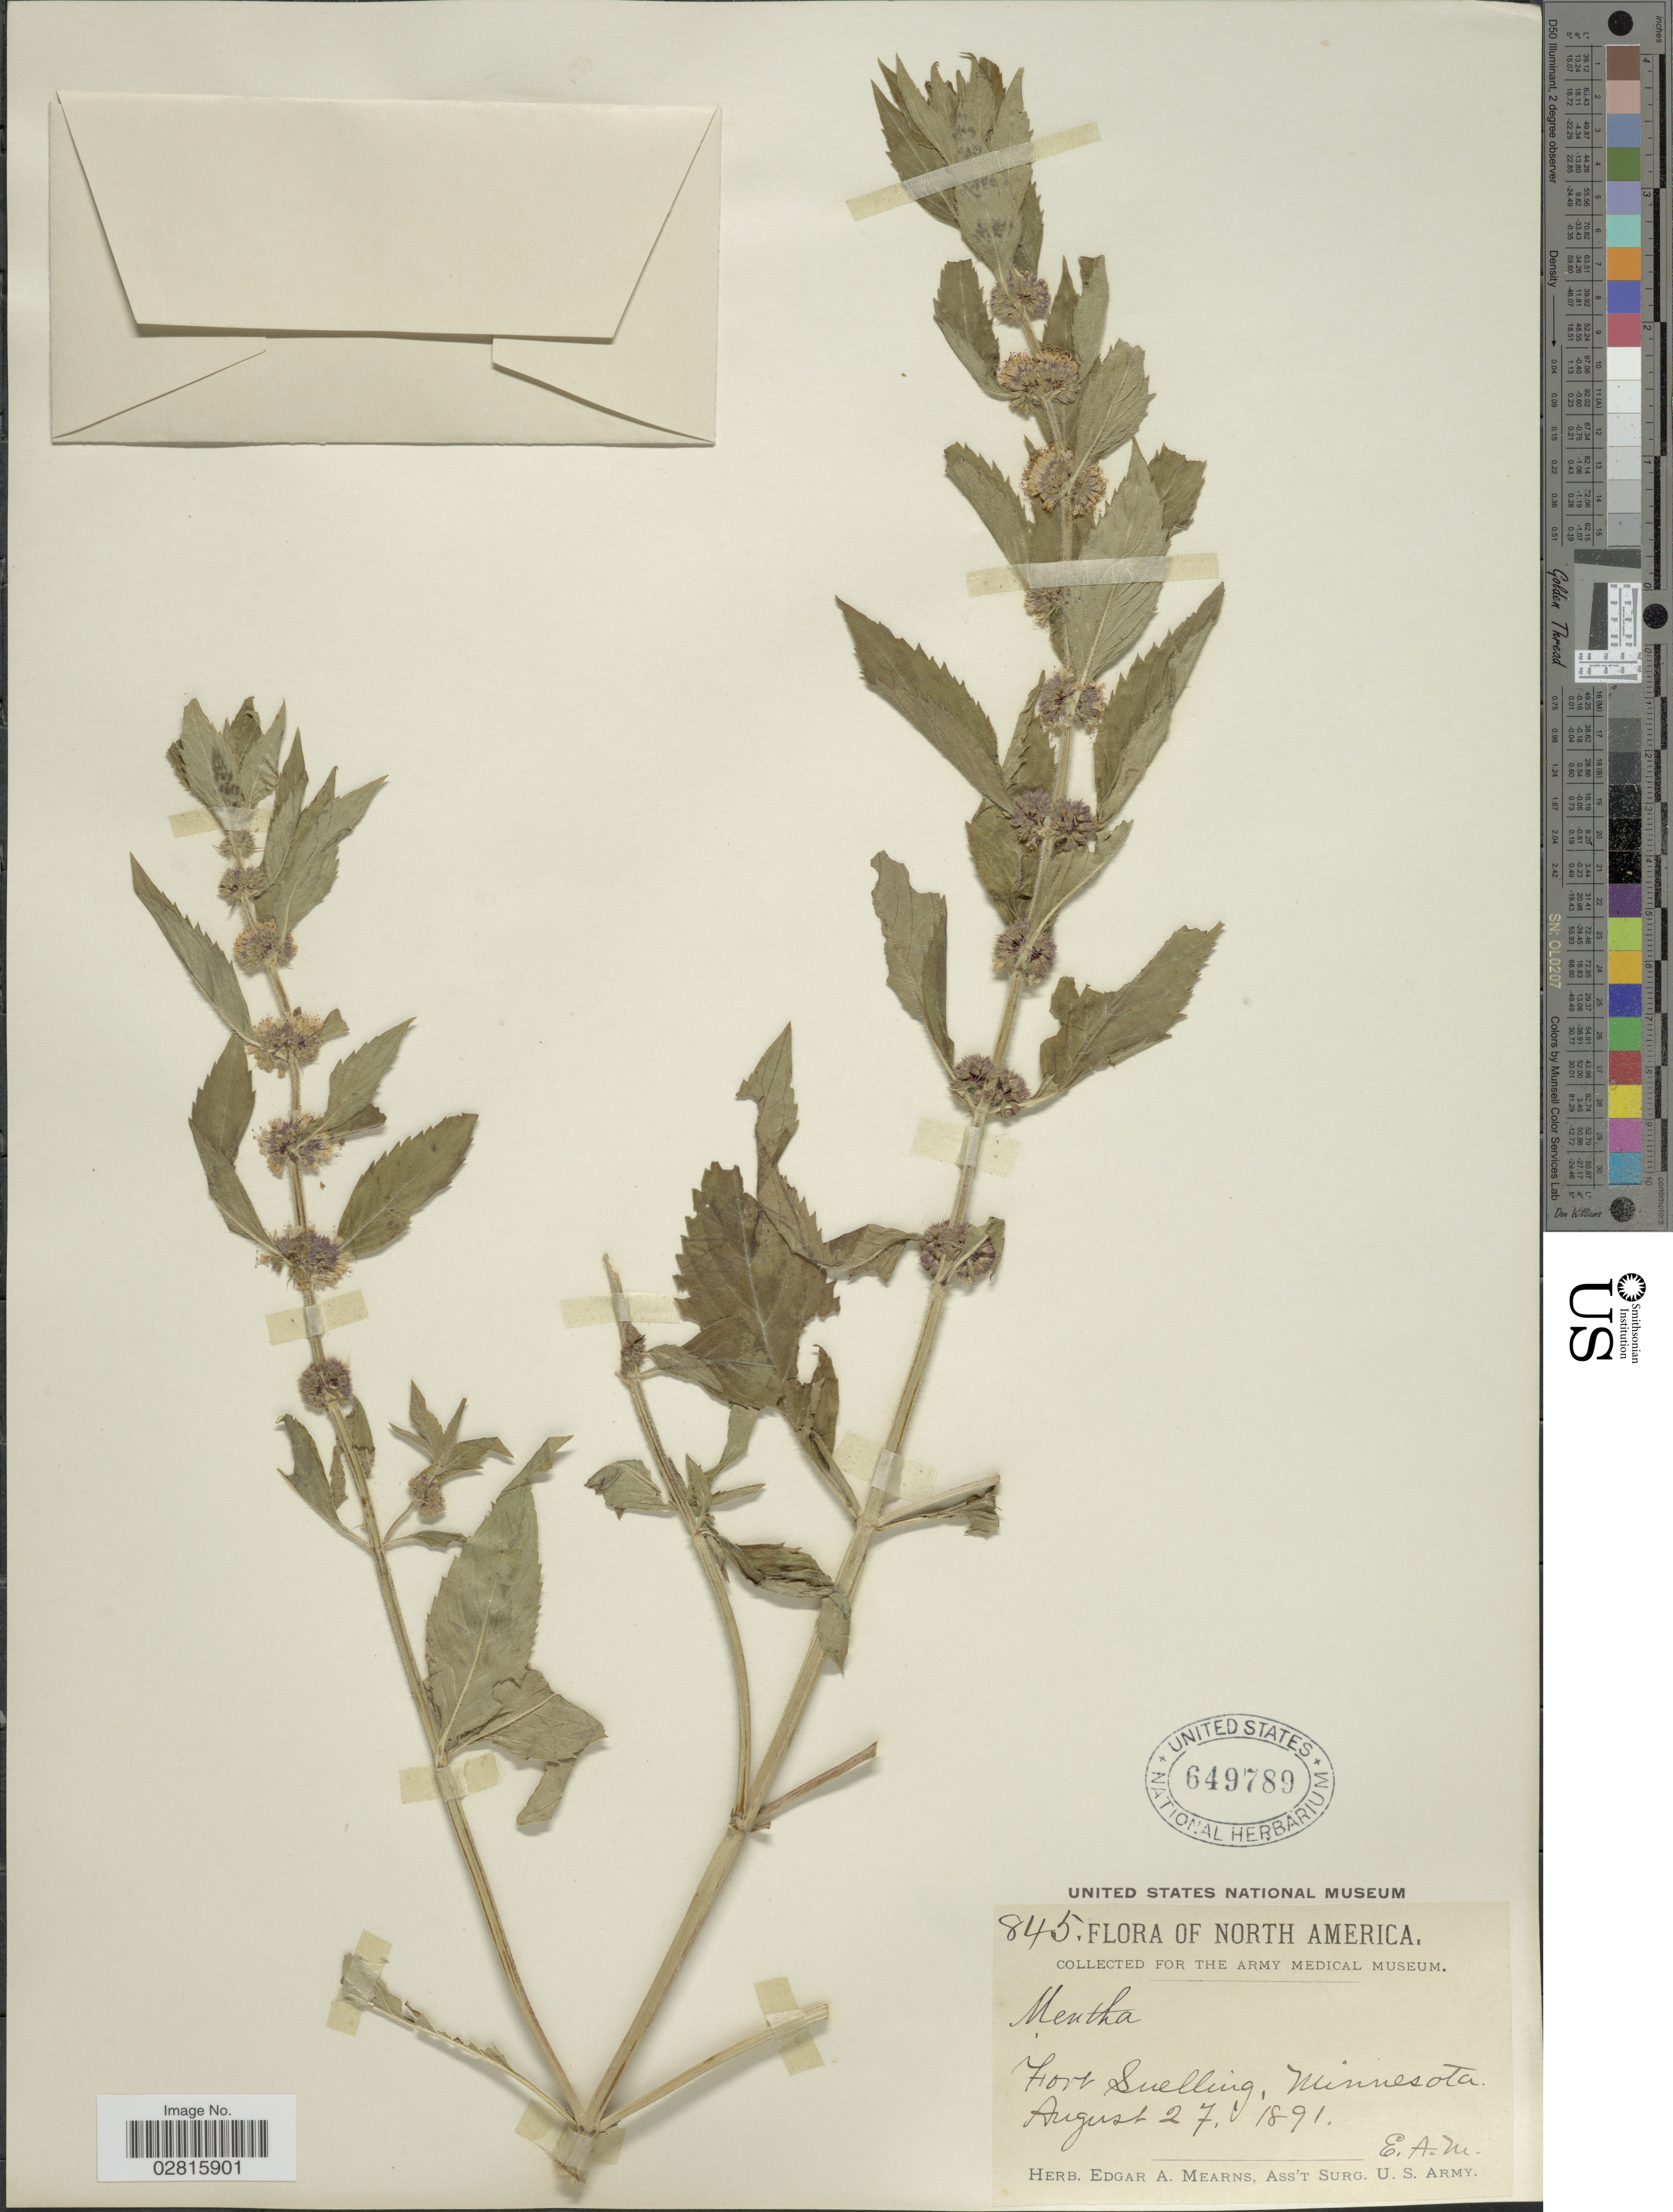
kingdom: Plantae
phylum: Tracheophyta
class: Magnoliopsida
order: Lamiales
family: Lamiaceae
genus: Mentha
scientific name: Mentha sp.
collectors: E. A. Mearns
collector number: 845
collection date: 1891-08-27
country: United States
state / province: Minnesota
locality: Fort Snelling.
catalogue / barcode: US 649789